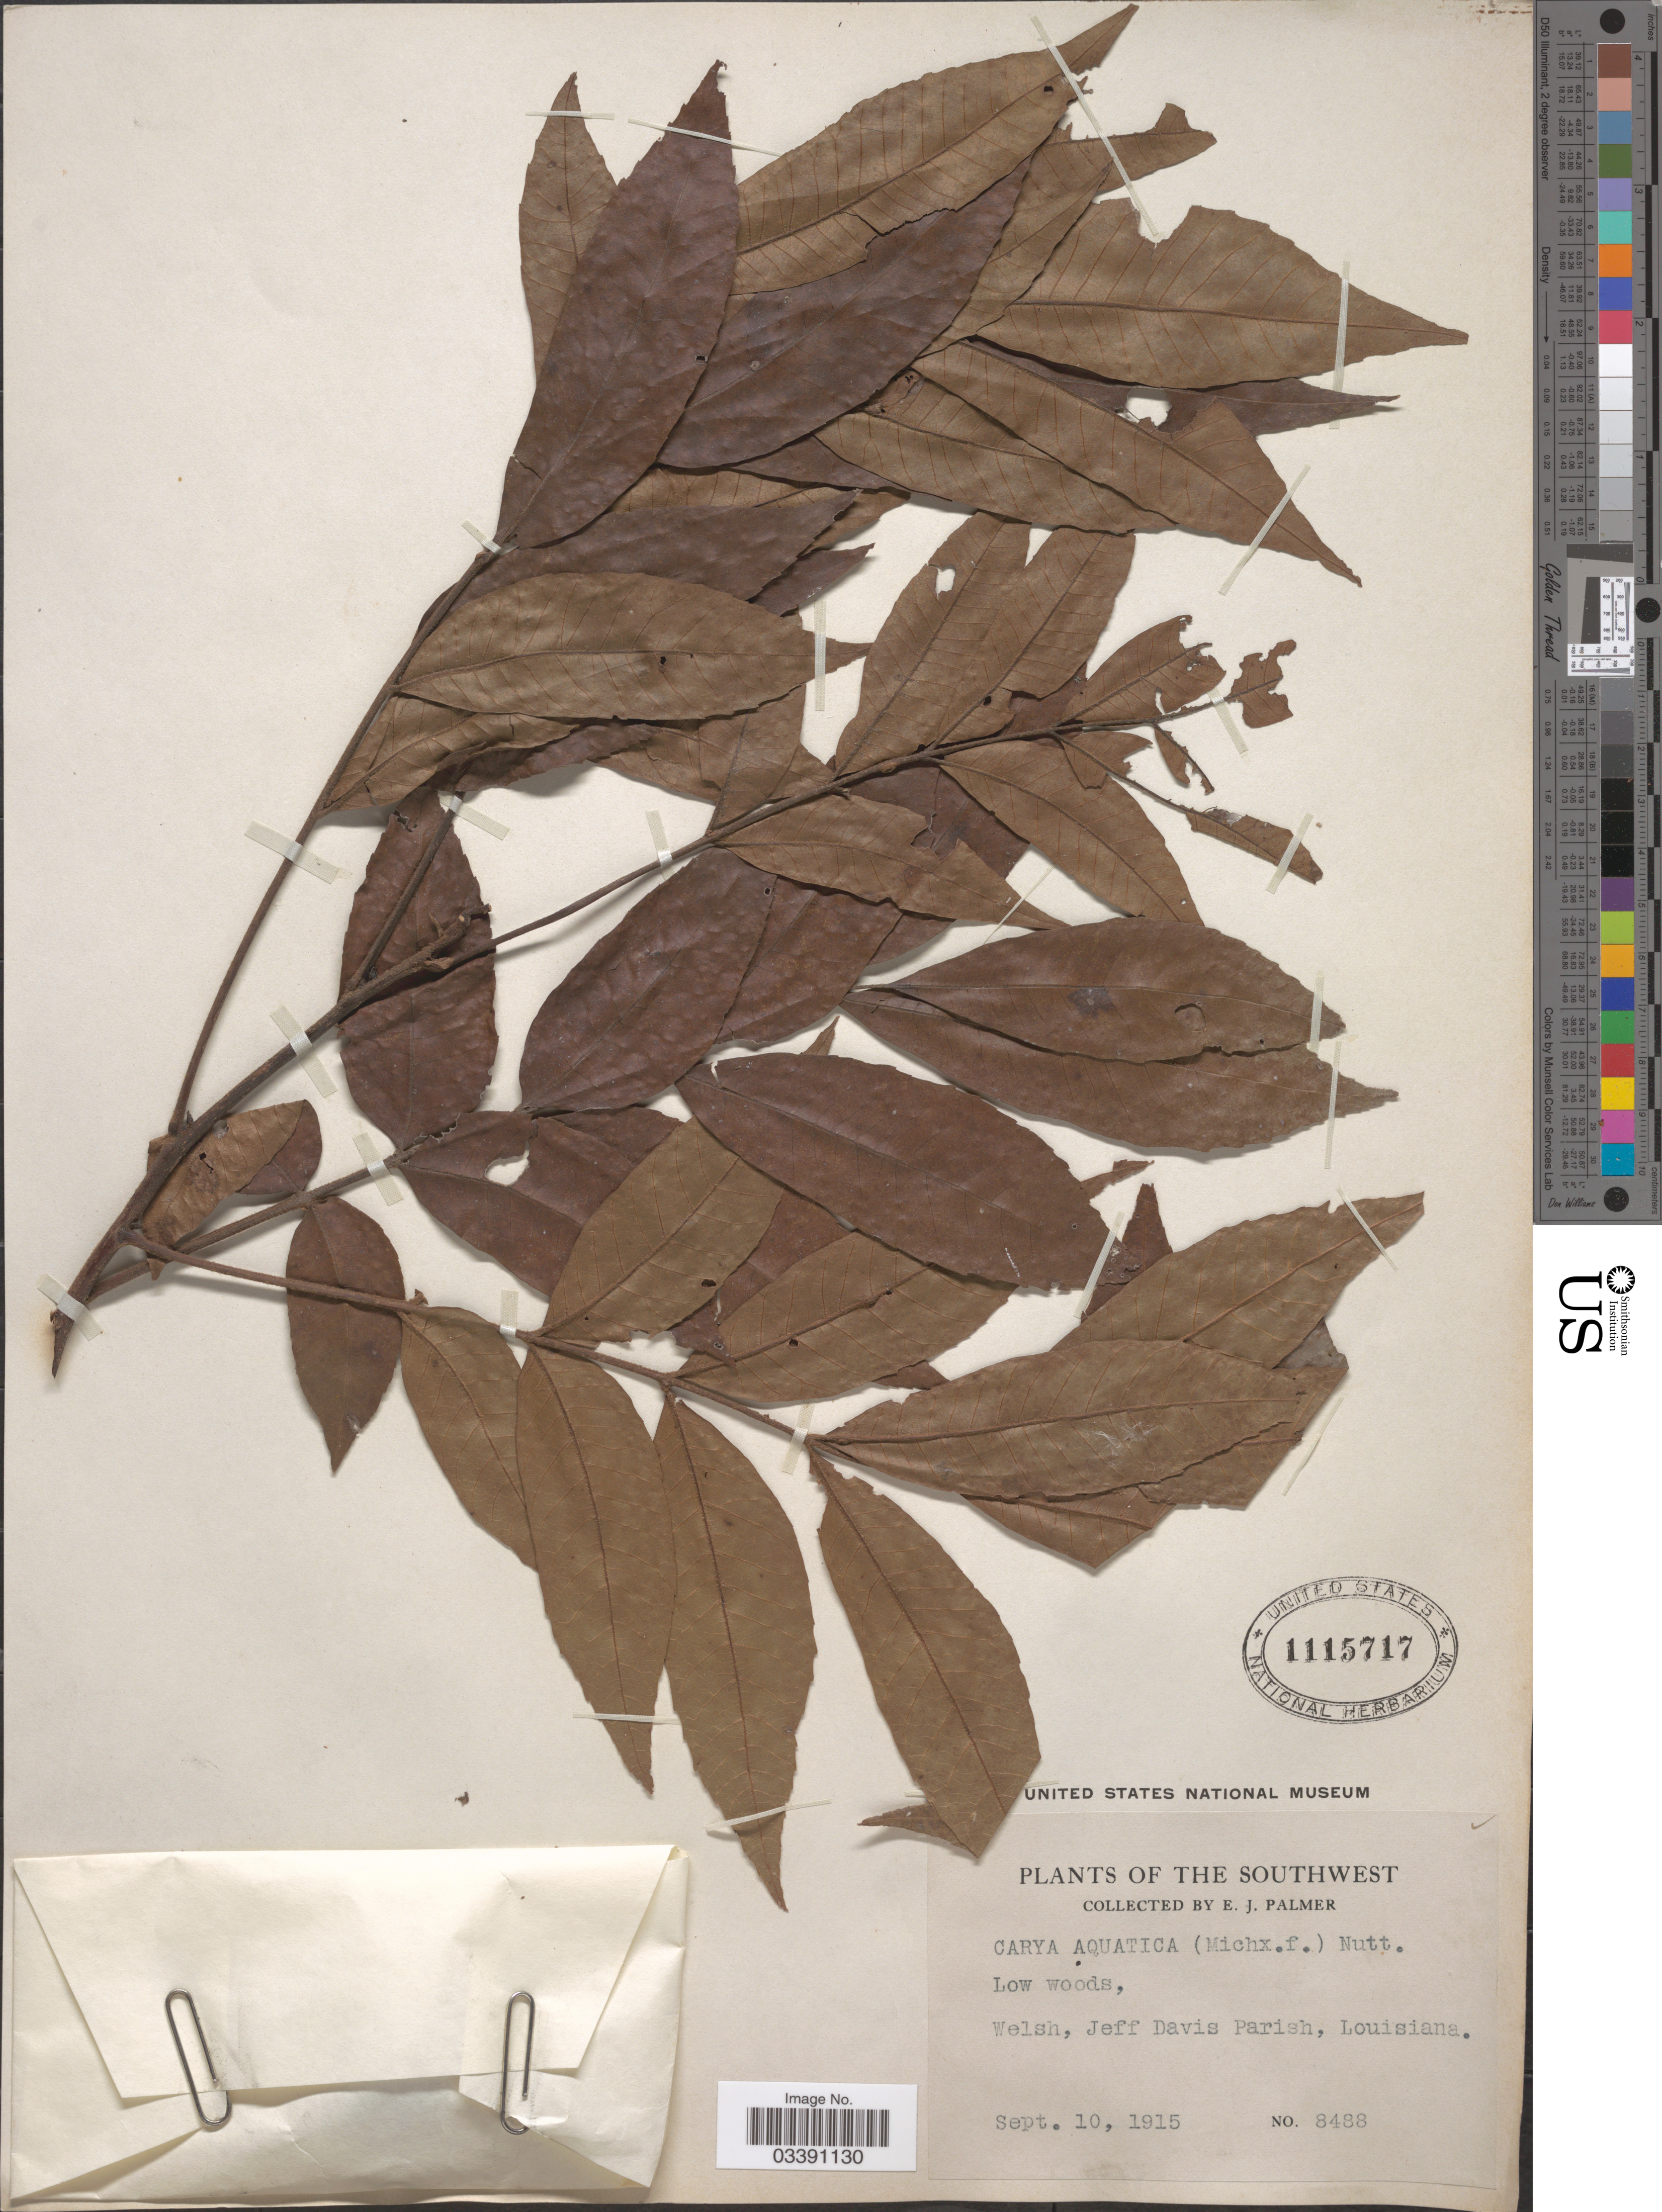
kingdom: Plantae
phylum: Tracheophyta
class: Magnoliopsida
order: Fagales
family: Juglandaceae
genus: Carya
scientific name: Carya aquatica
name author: (F. Michx.) Nutt.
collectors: E. J. Palmer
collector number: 8488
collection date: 1915-09-10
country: United States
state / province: Louisiana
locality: The Southwest. Welsh, Jeff Davis Parish.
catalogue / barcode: US 1115717